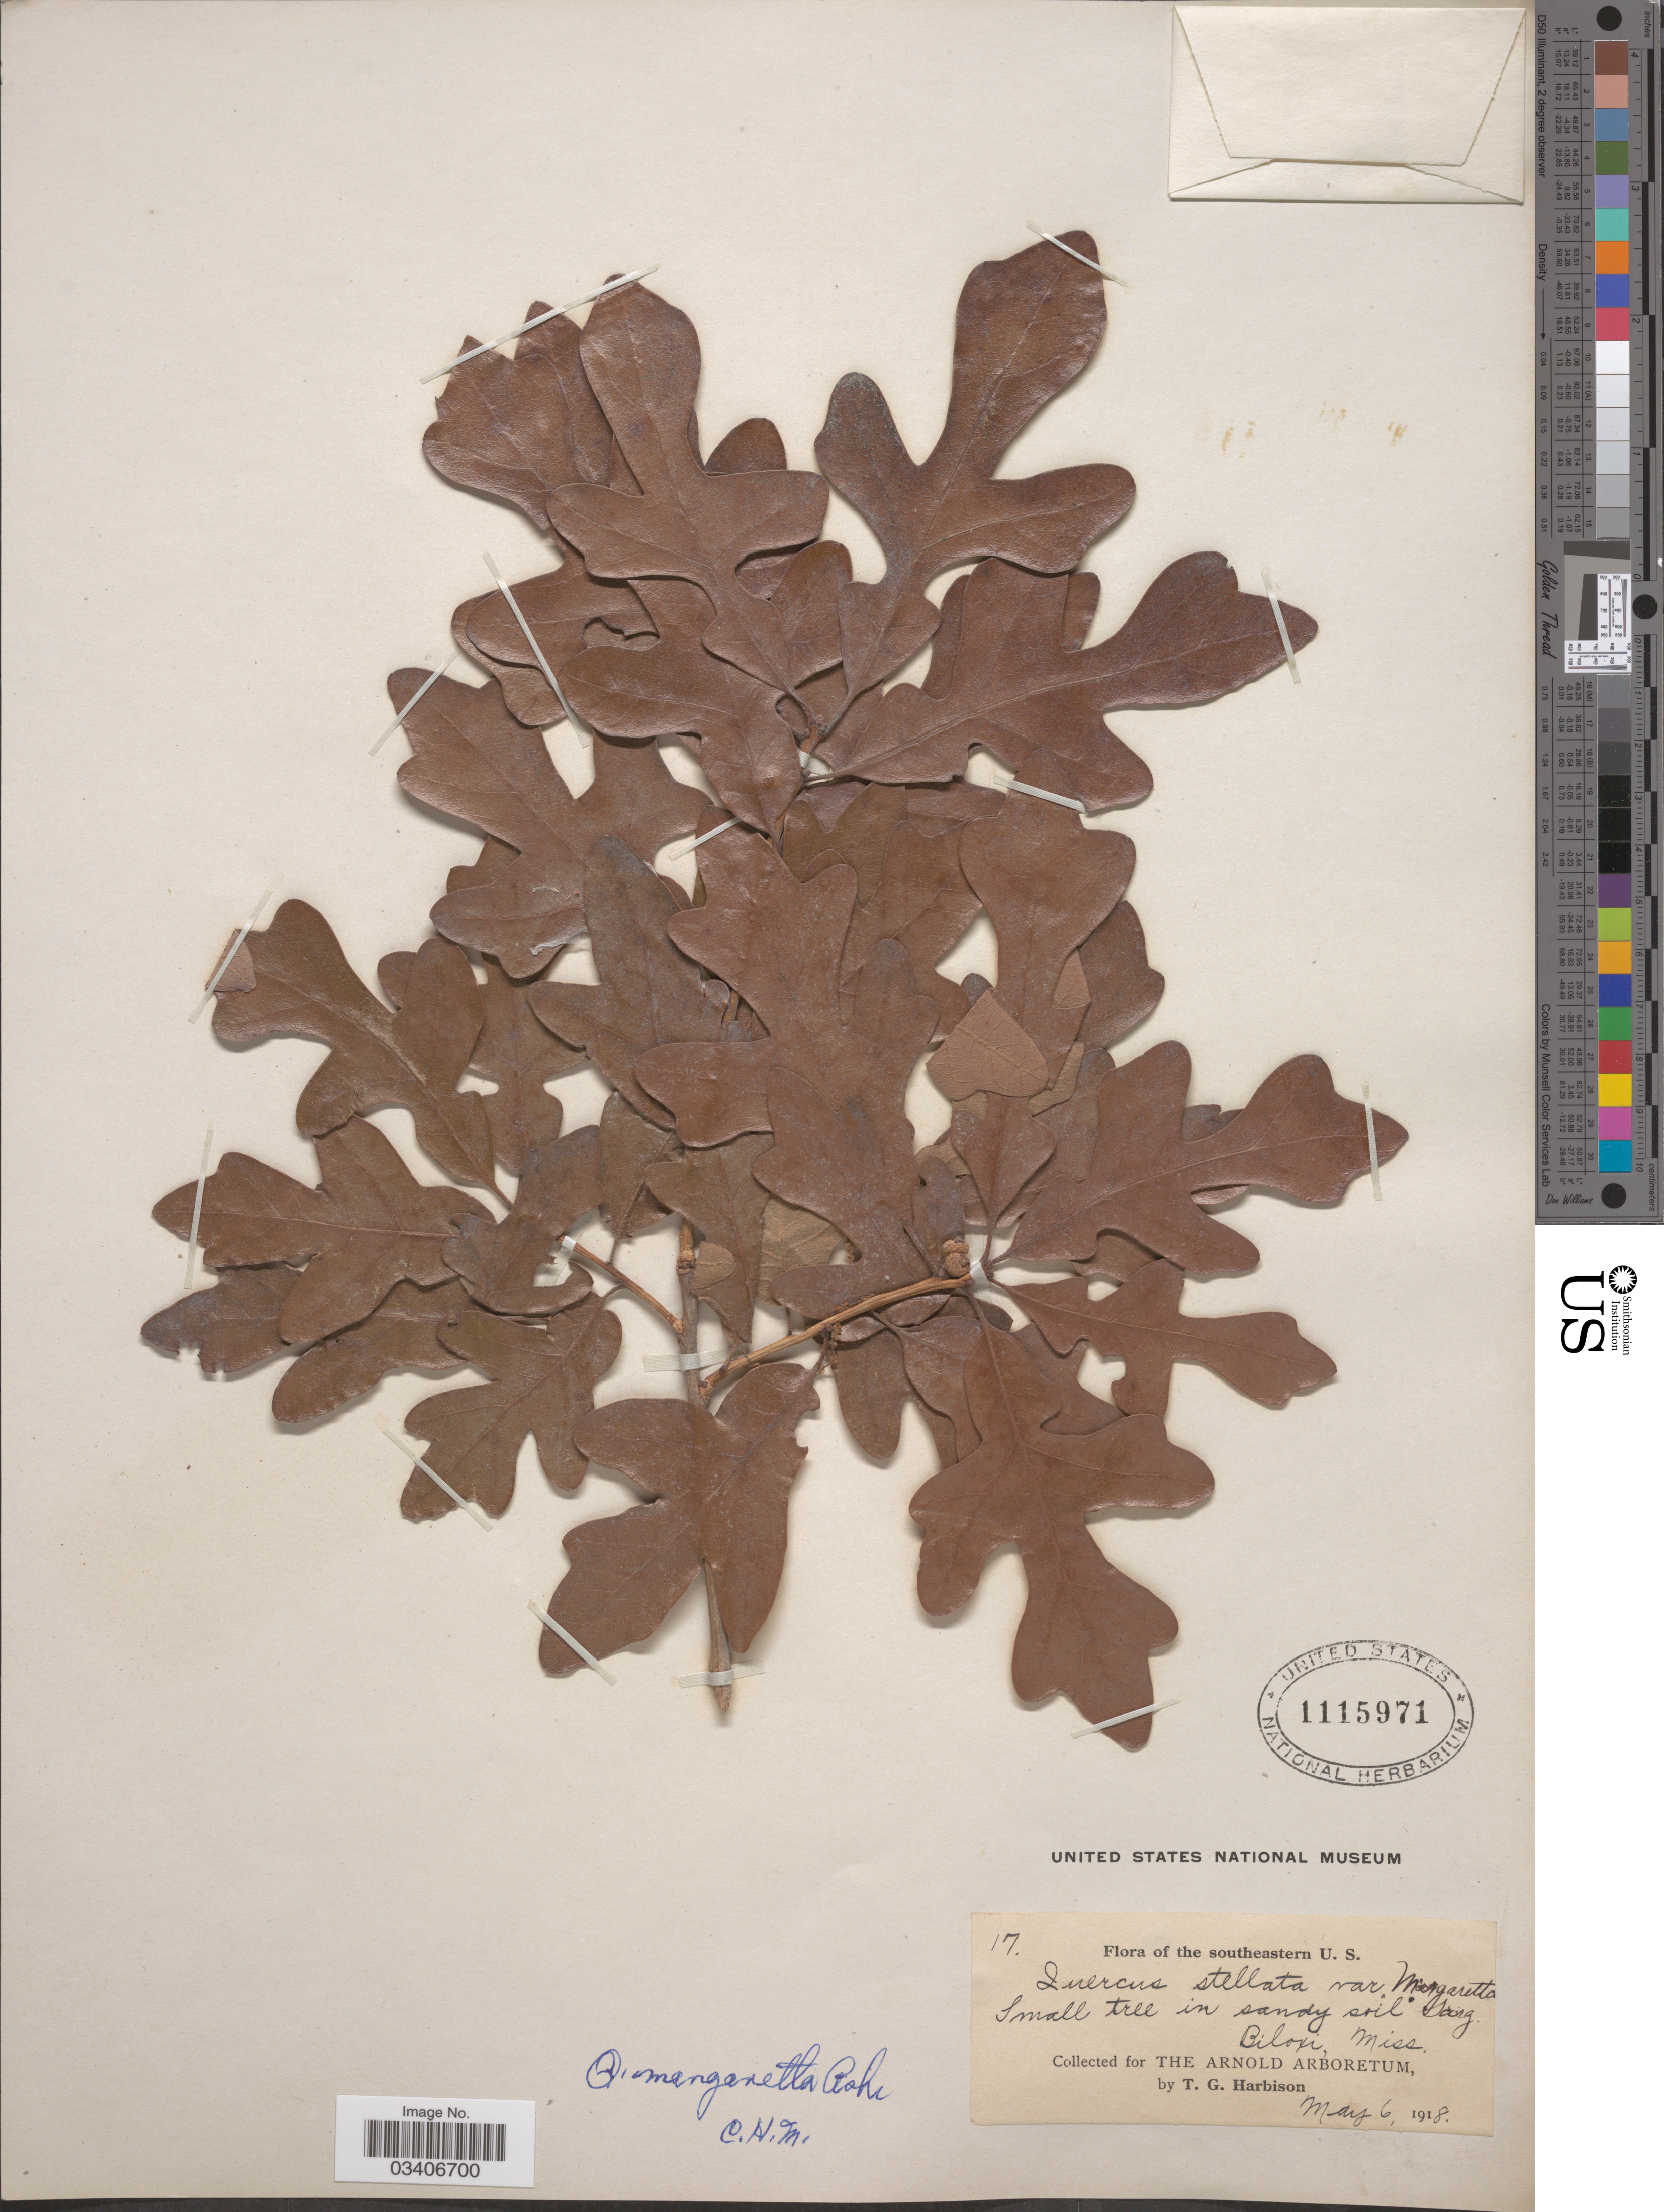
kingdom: Plantae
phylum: Tracheophyta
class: Magnoliopsida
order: Fagales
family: Fagaceae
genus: Quercus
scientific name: Quercus margarettae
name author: Ashe ex Small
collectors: T. Harbison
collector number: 17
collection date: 1918-05-06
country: United States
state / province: Mississippi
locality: Biloxi.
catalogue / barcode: US 1115971